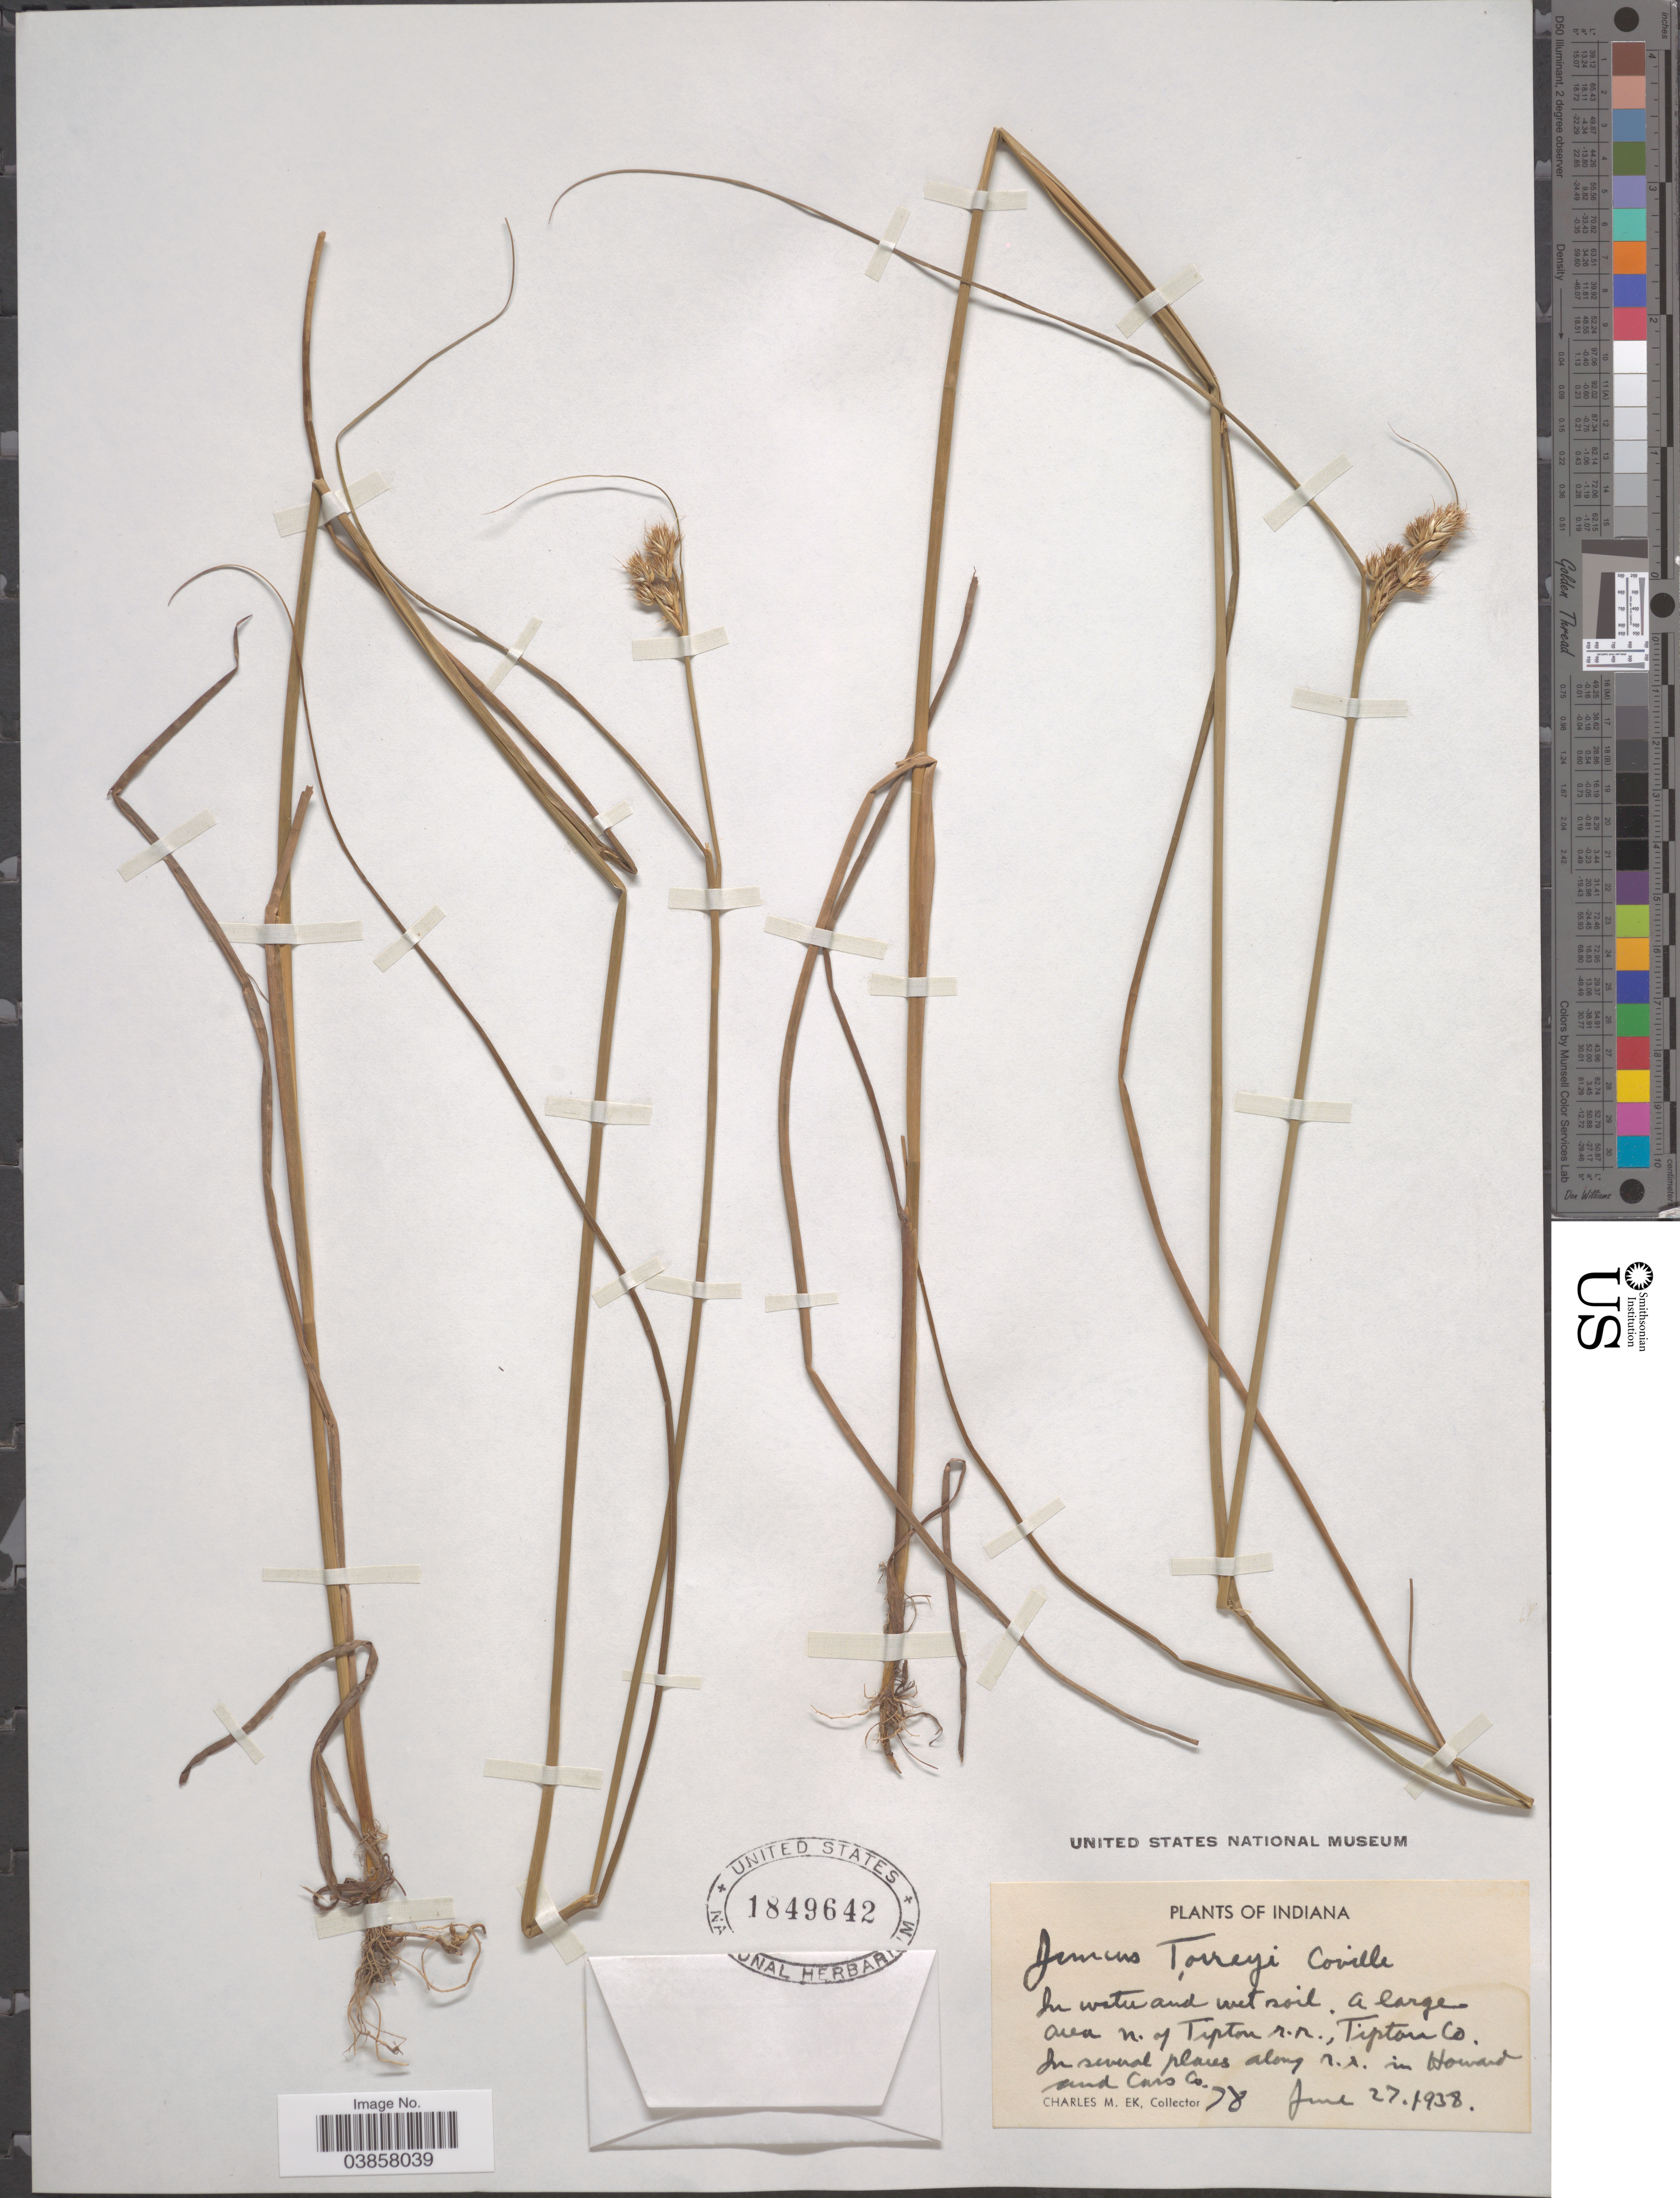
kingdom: Plantae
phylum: Tracheophyta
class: Liliopsida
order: Poales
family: Juncaceae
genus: Juncus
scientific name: Juncus torreyi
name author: Coville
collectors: C. Ek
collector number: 78*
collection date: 1938-06-27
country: United States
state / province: Indiana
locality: A large area n. of Tipton r.r., Tipton Co. In several places along r.r. in Howard and Cars Co.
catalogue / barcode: US 1849642